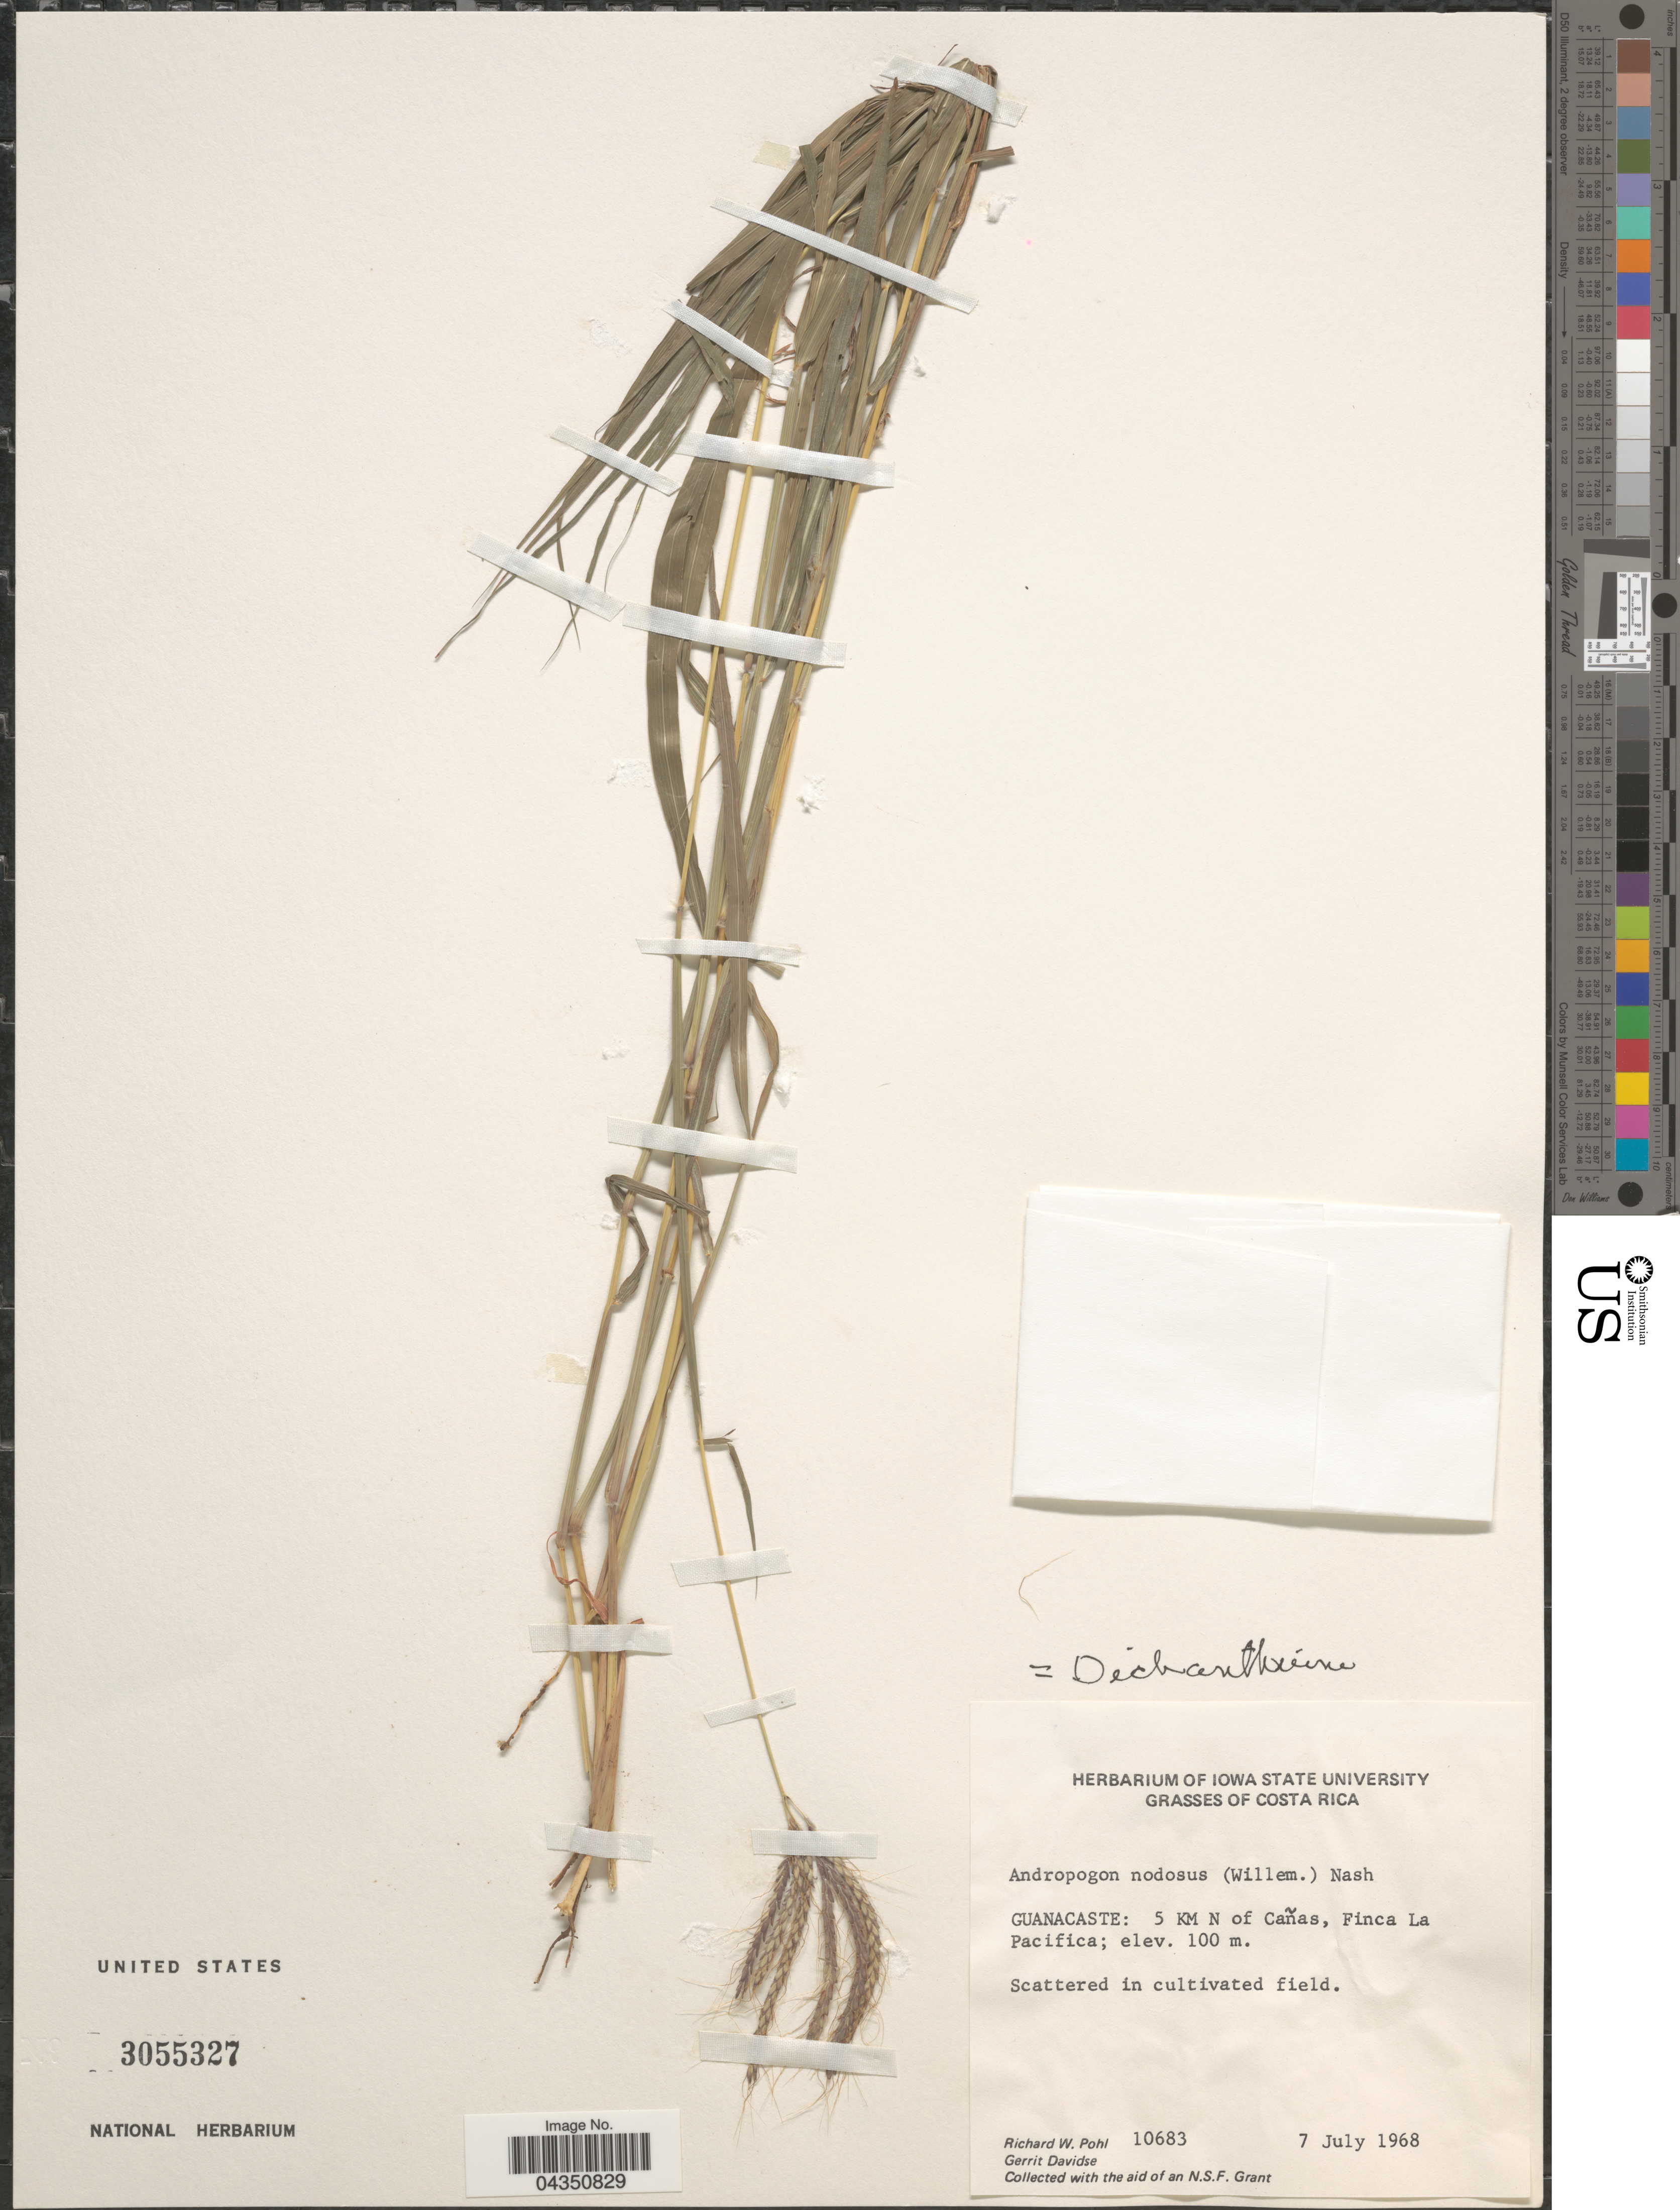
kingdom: Plantae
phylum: Tracheophyta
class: Liliopsida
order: Poales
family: Poaceae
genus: Dichanthium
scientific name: Dichanthium aristatum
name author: (Poir.) C.E. Hubb.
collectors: R. W. Pohl & G. Davidse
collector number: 10683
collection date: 1968-07-07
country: Costa Rica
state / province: Guanacaste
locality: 5 KM N of Cañas, Finca La Pacifíca.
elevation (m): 100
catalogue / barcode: US 3055327